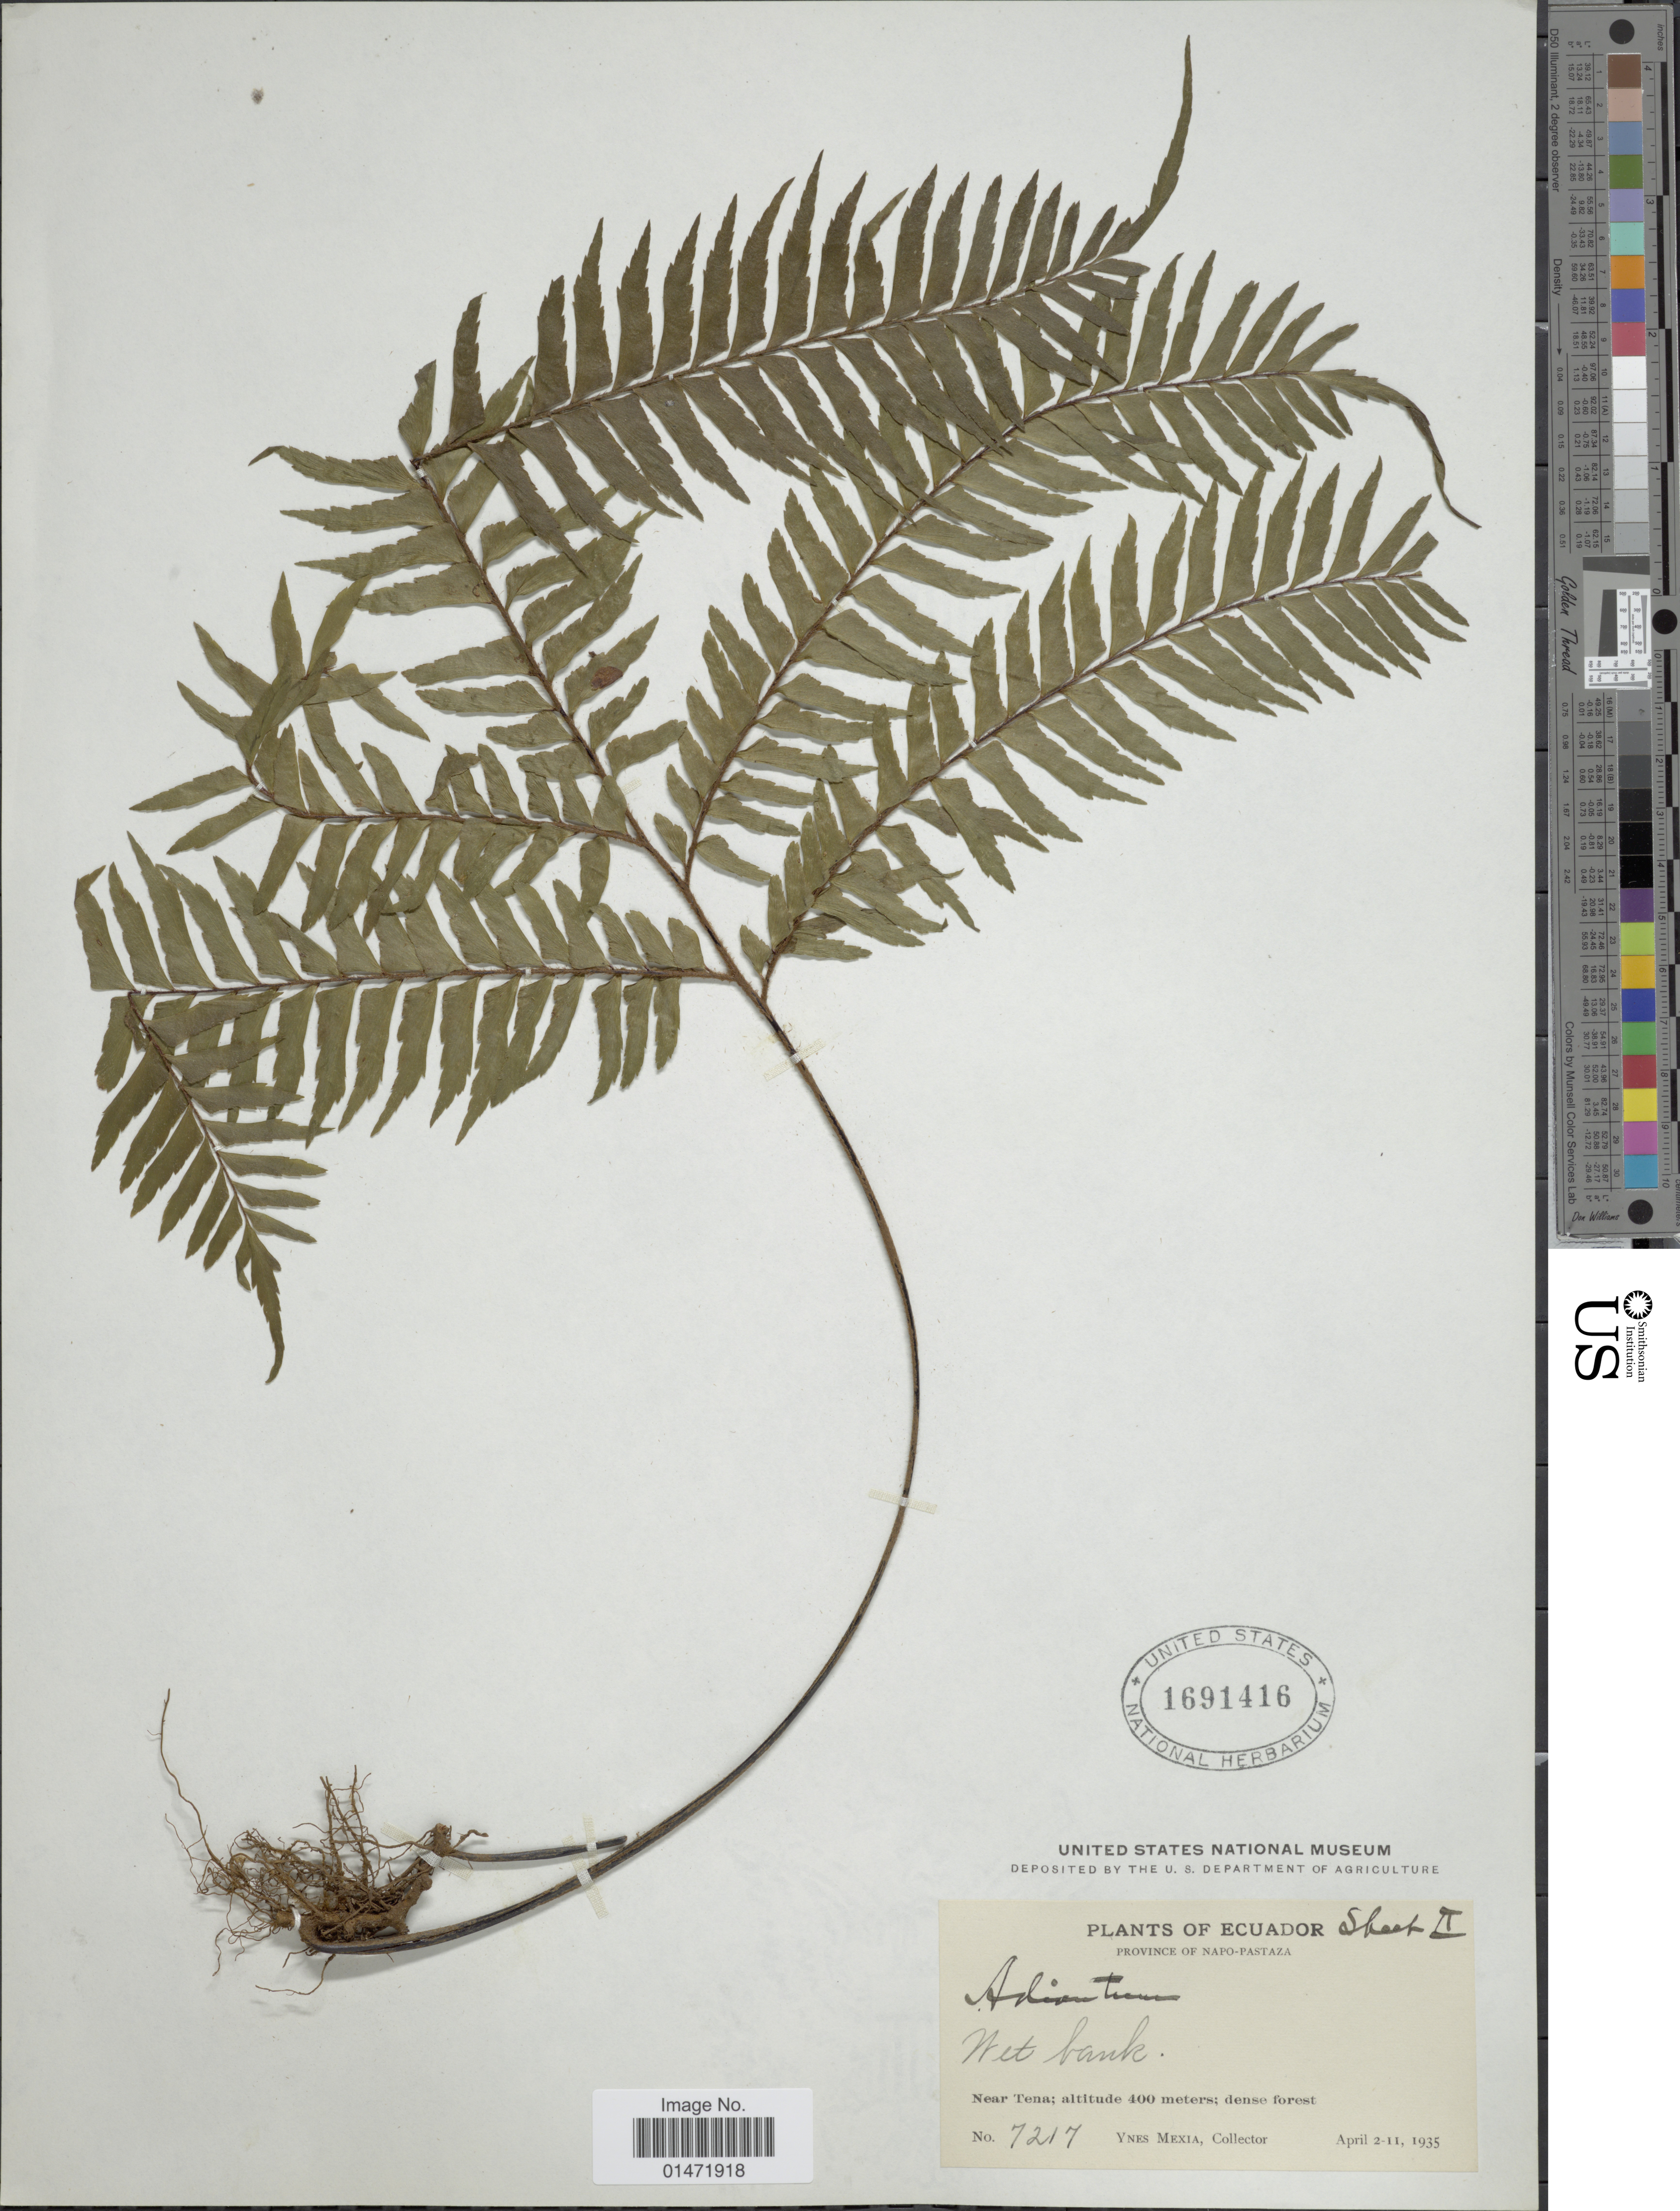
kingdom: Plantae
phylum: Tracheophyta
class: Polypodiopsida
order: Polypodiales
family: Pteridaceae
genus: Adiantum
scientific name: Adiantum villosissimum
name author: Mett. ex Kuhn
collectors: Y. Mexia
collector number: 7217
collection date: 1935-04-02/1935-04-11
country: Ecuador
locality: Province of Napo-Pastaza. Near Tena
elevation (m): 400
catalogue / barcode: US 1691416